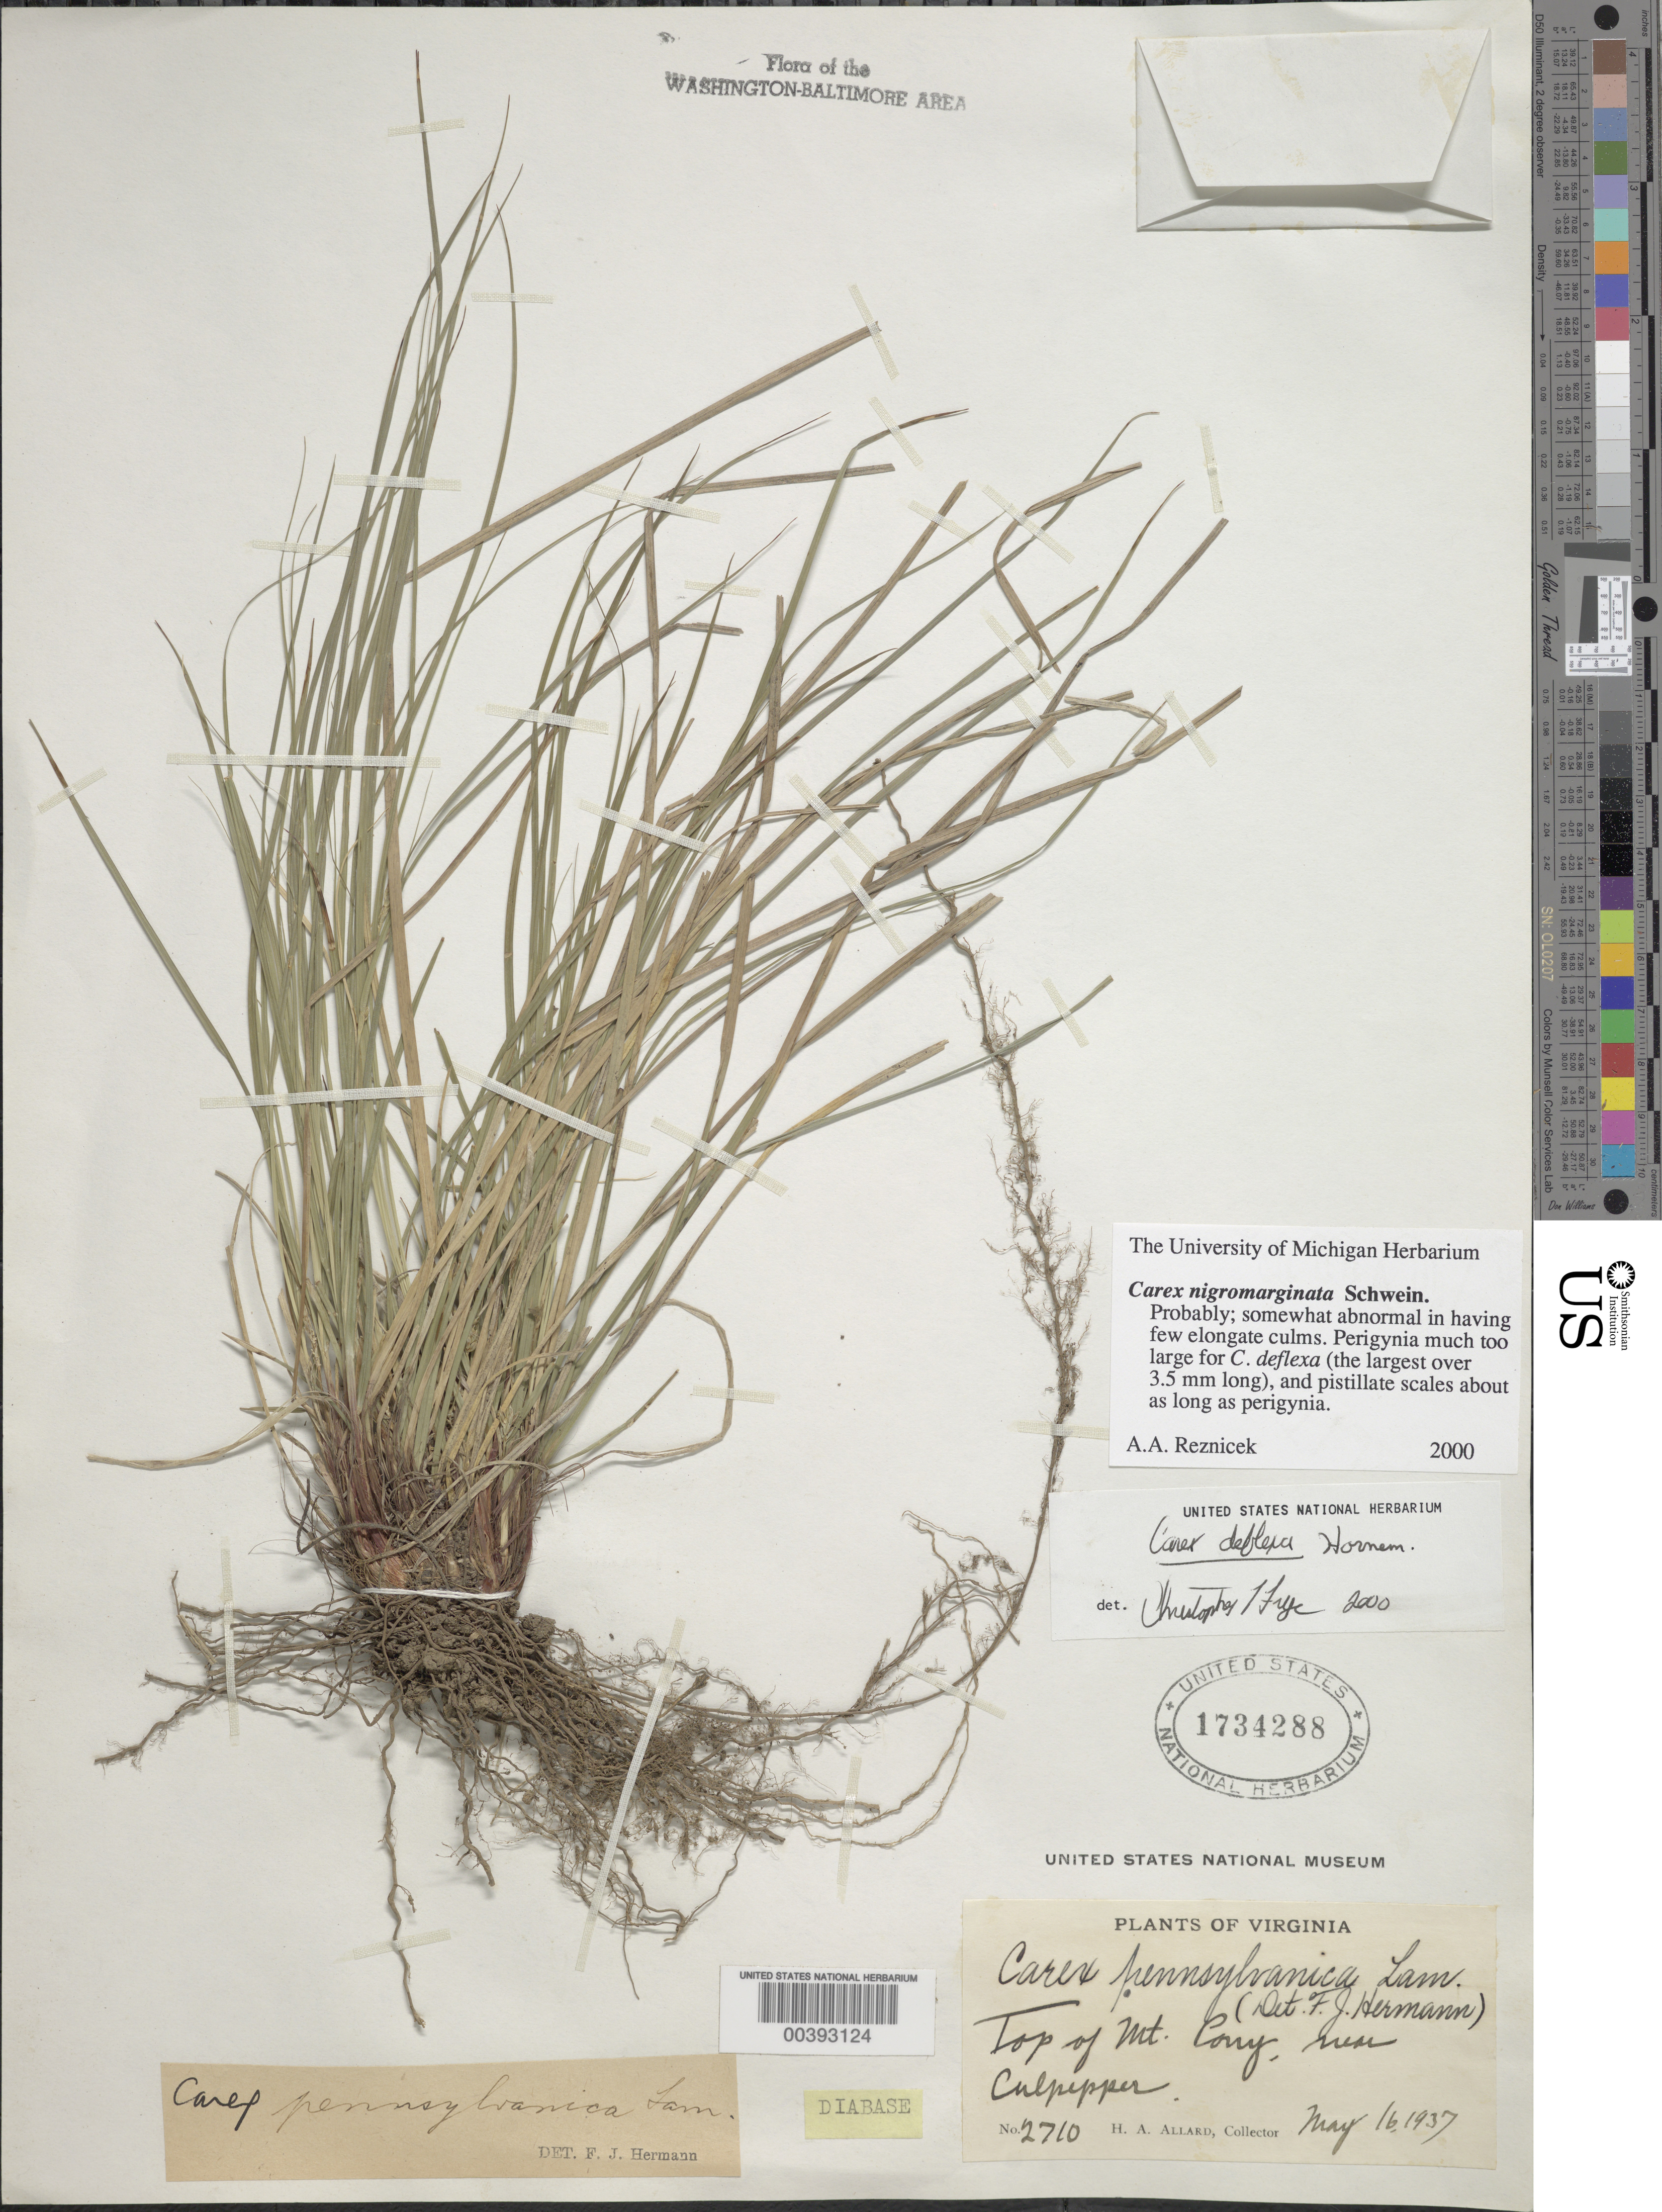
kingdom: Plantae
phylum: Tracheophyta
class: Liliopsida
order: Poales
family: Cyperaceae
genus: Carex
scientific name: Carex nigromarginata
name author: Schwein.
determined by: Reznicek, A. A.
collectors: H. A. Allard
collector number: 2710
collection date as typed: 16 May 1937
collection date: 1937-05-16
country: United States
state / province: Virginia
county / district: Culpeper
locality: Mount Pony, Culpepper vicinity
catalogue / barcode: US 1734288